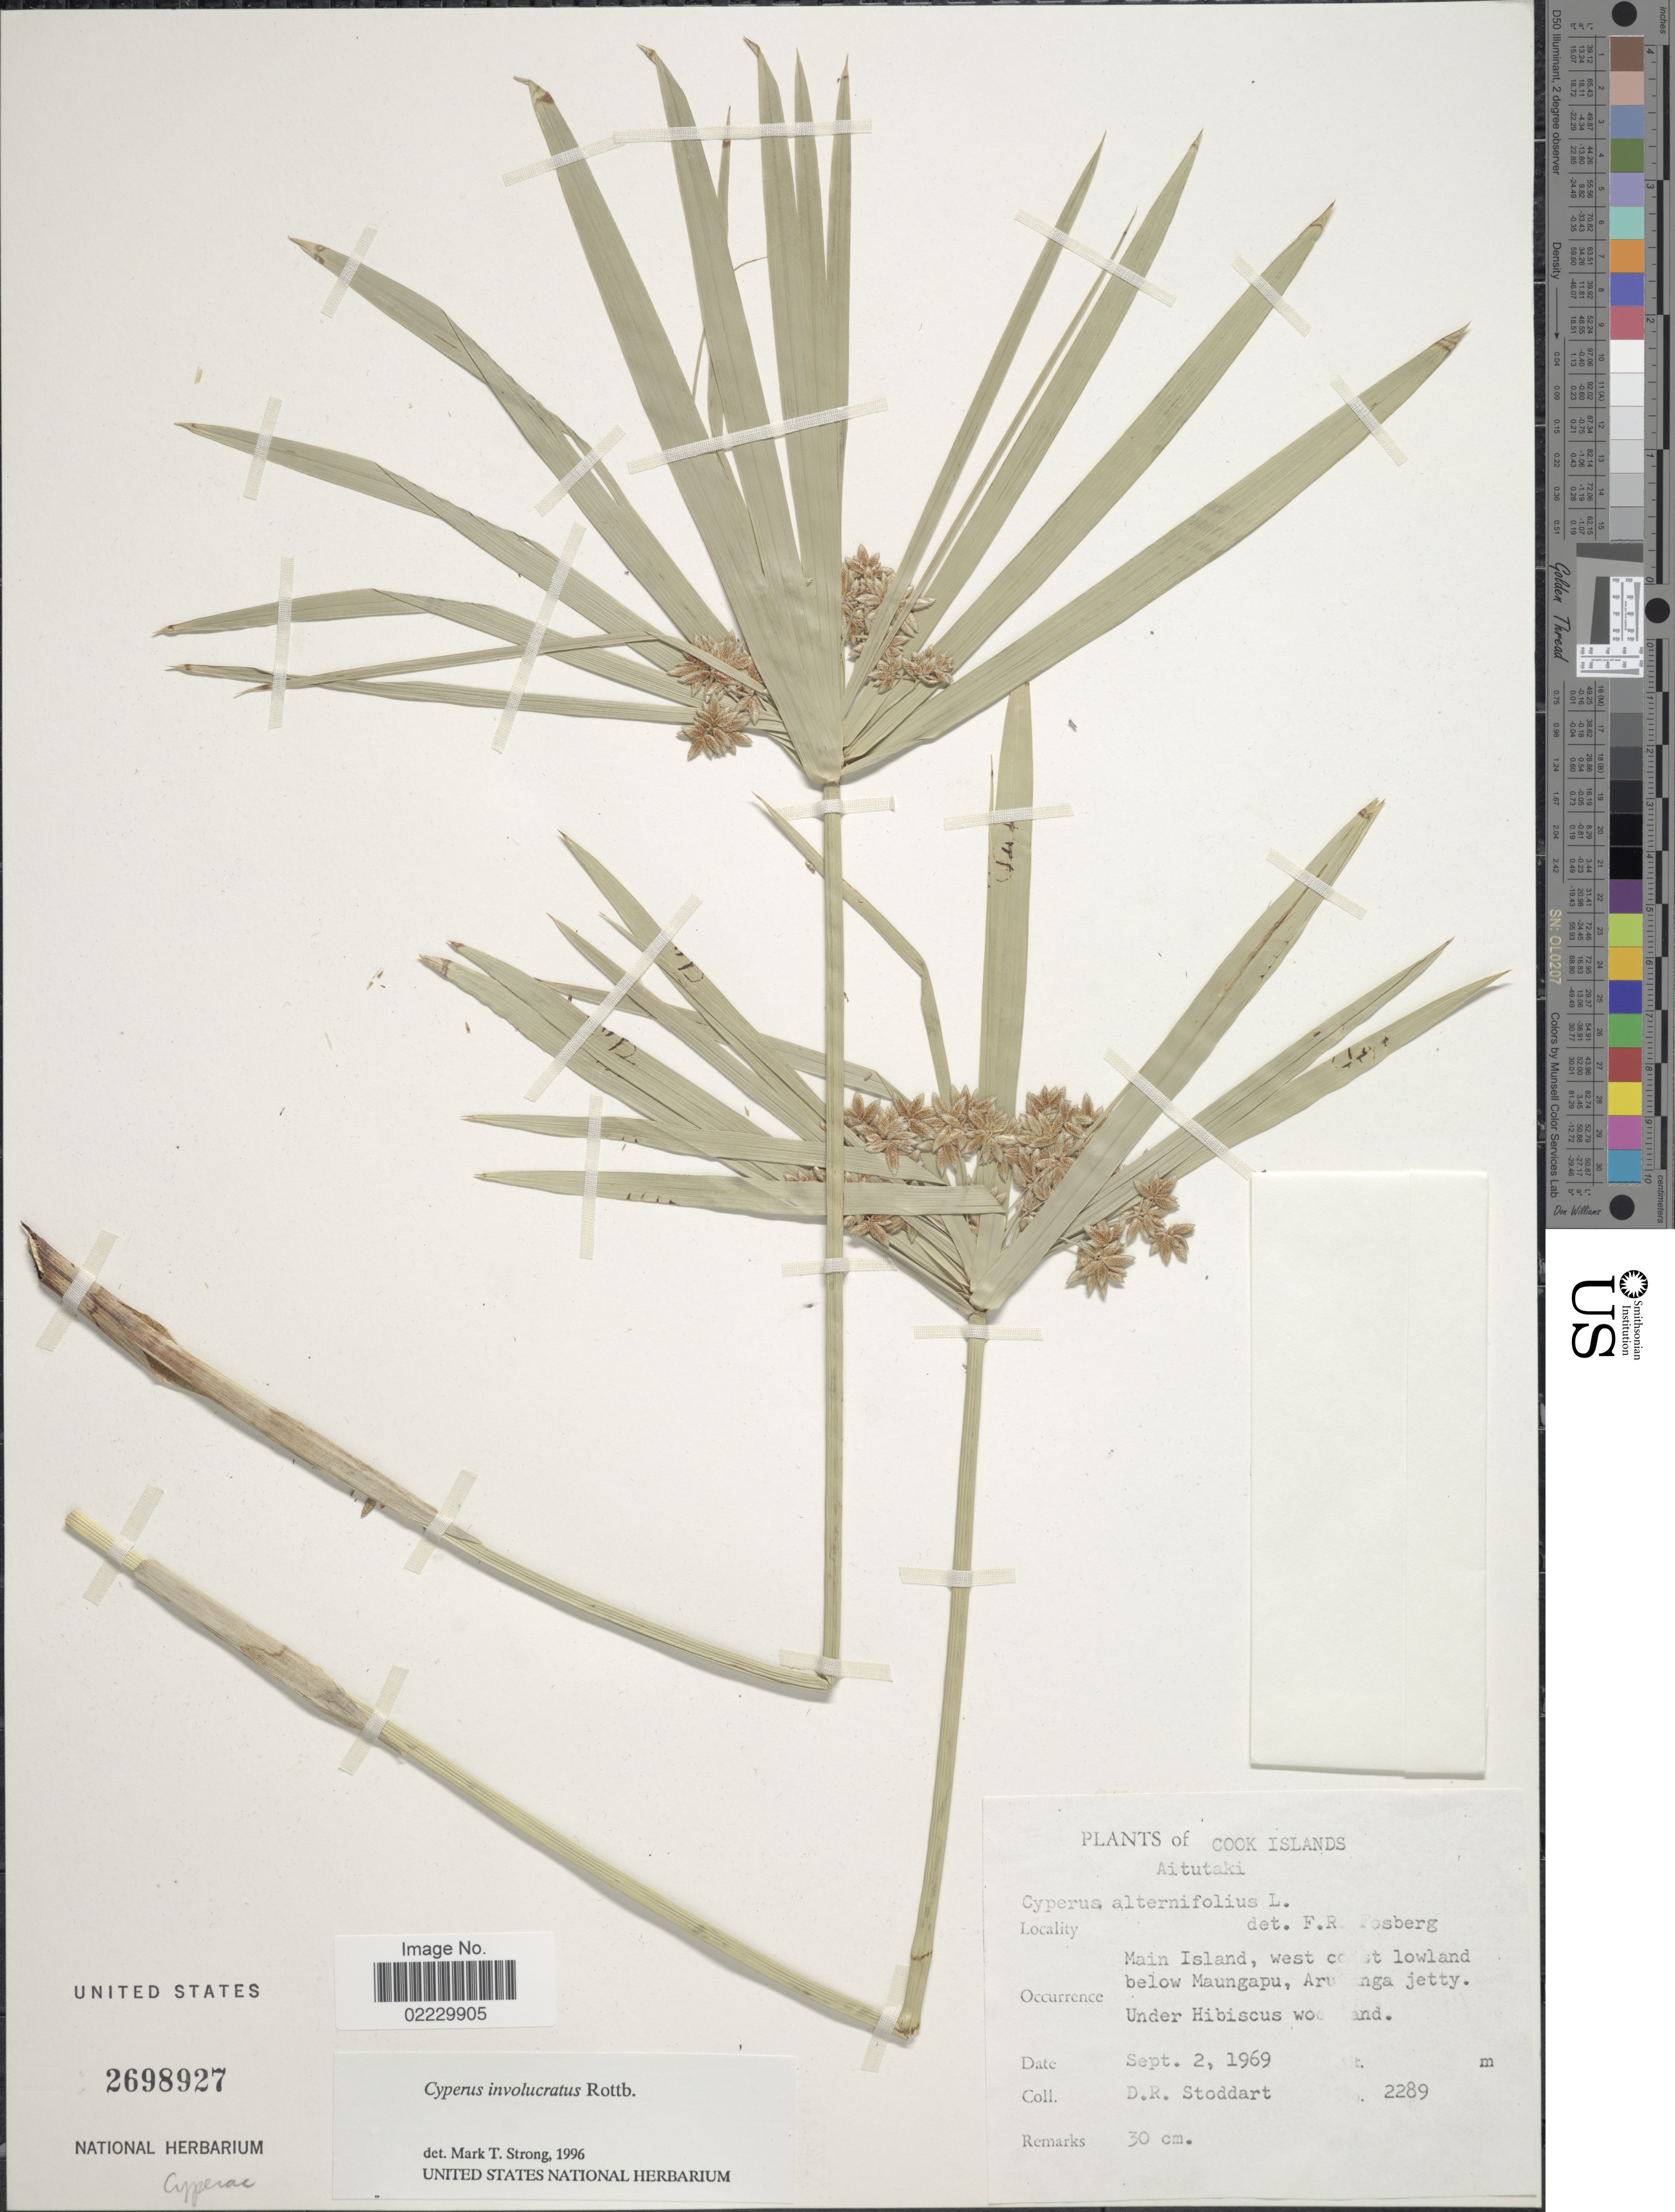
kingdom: Plantae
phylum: Tracheophyta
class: Liliopsida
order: Poales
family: Cyperaceae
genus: Cyperus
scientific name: Cyperus involucratus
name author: Rottb.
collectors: D. R. Stoddart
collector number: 2289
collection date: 1969-09-02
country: Cook Islands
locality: Aitutaki, Main Island, west coast lowland below Maungapu, Aru [illegible text]nga jetty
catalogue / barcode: US 2698927